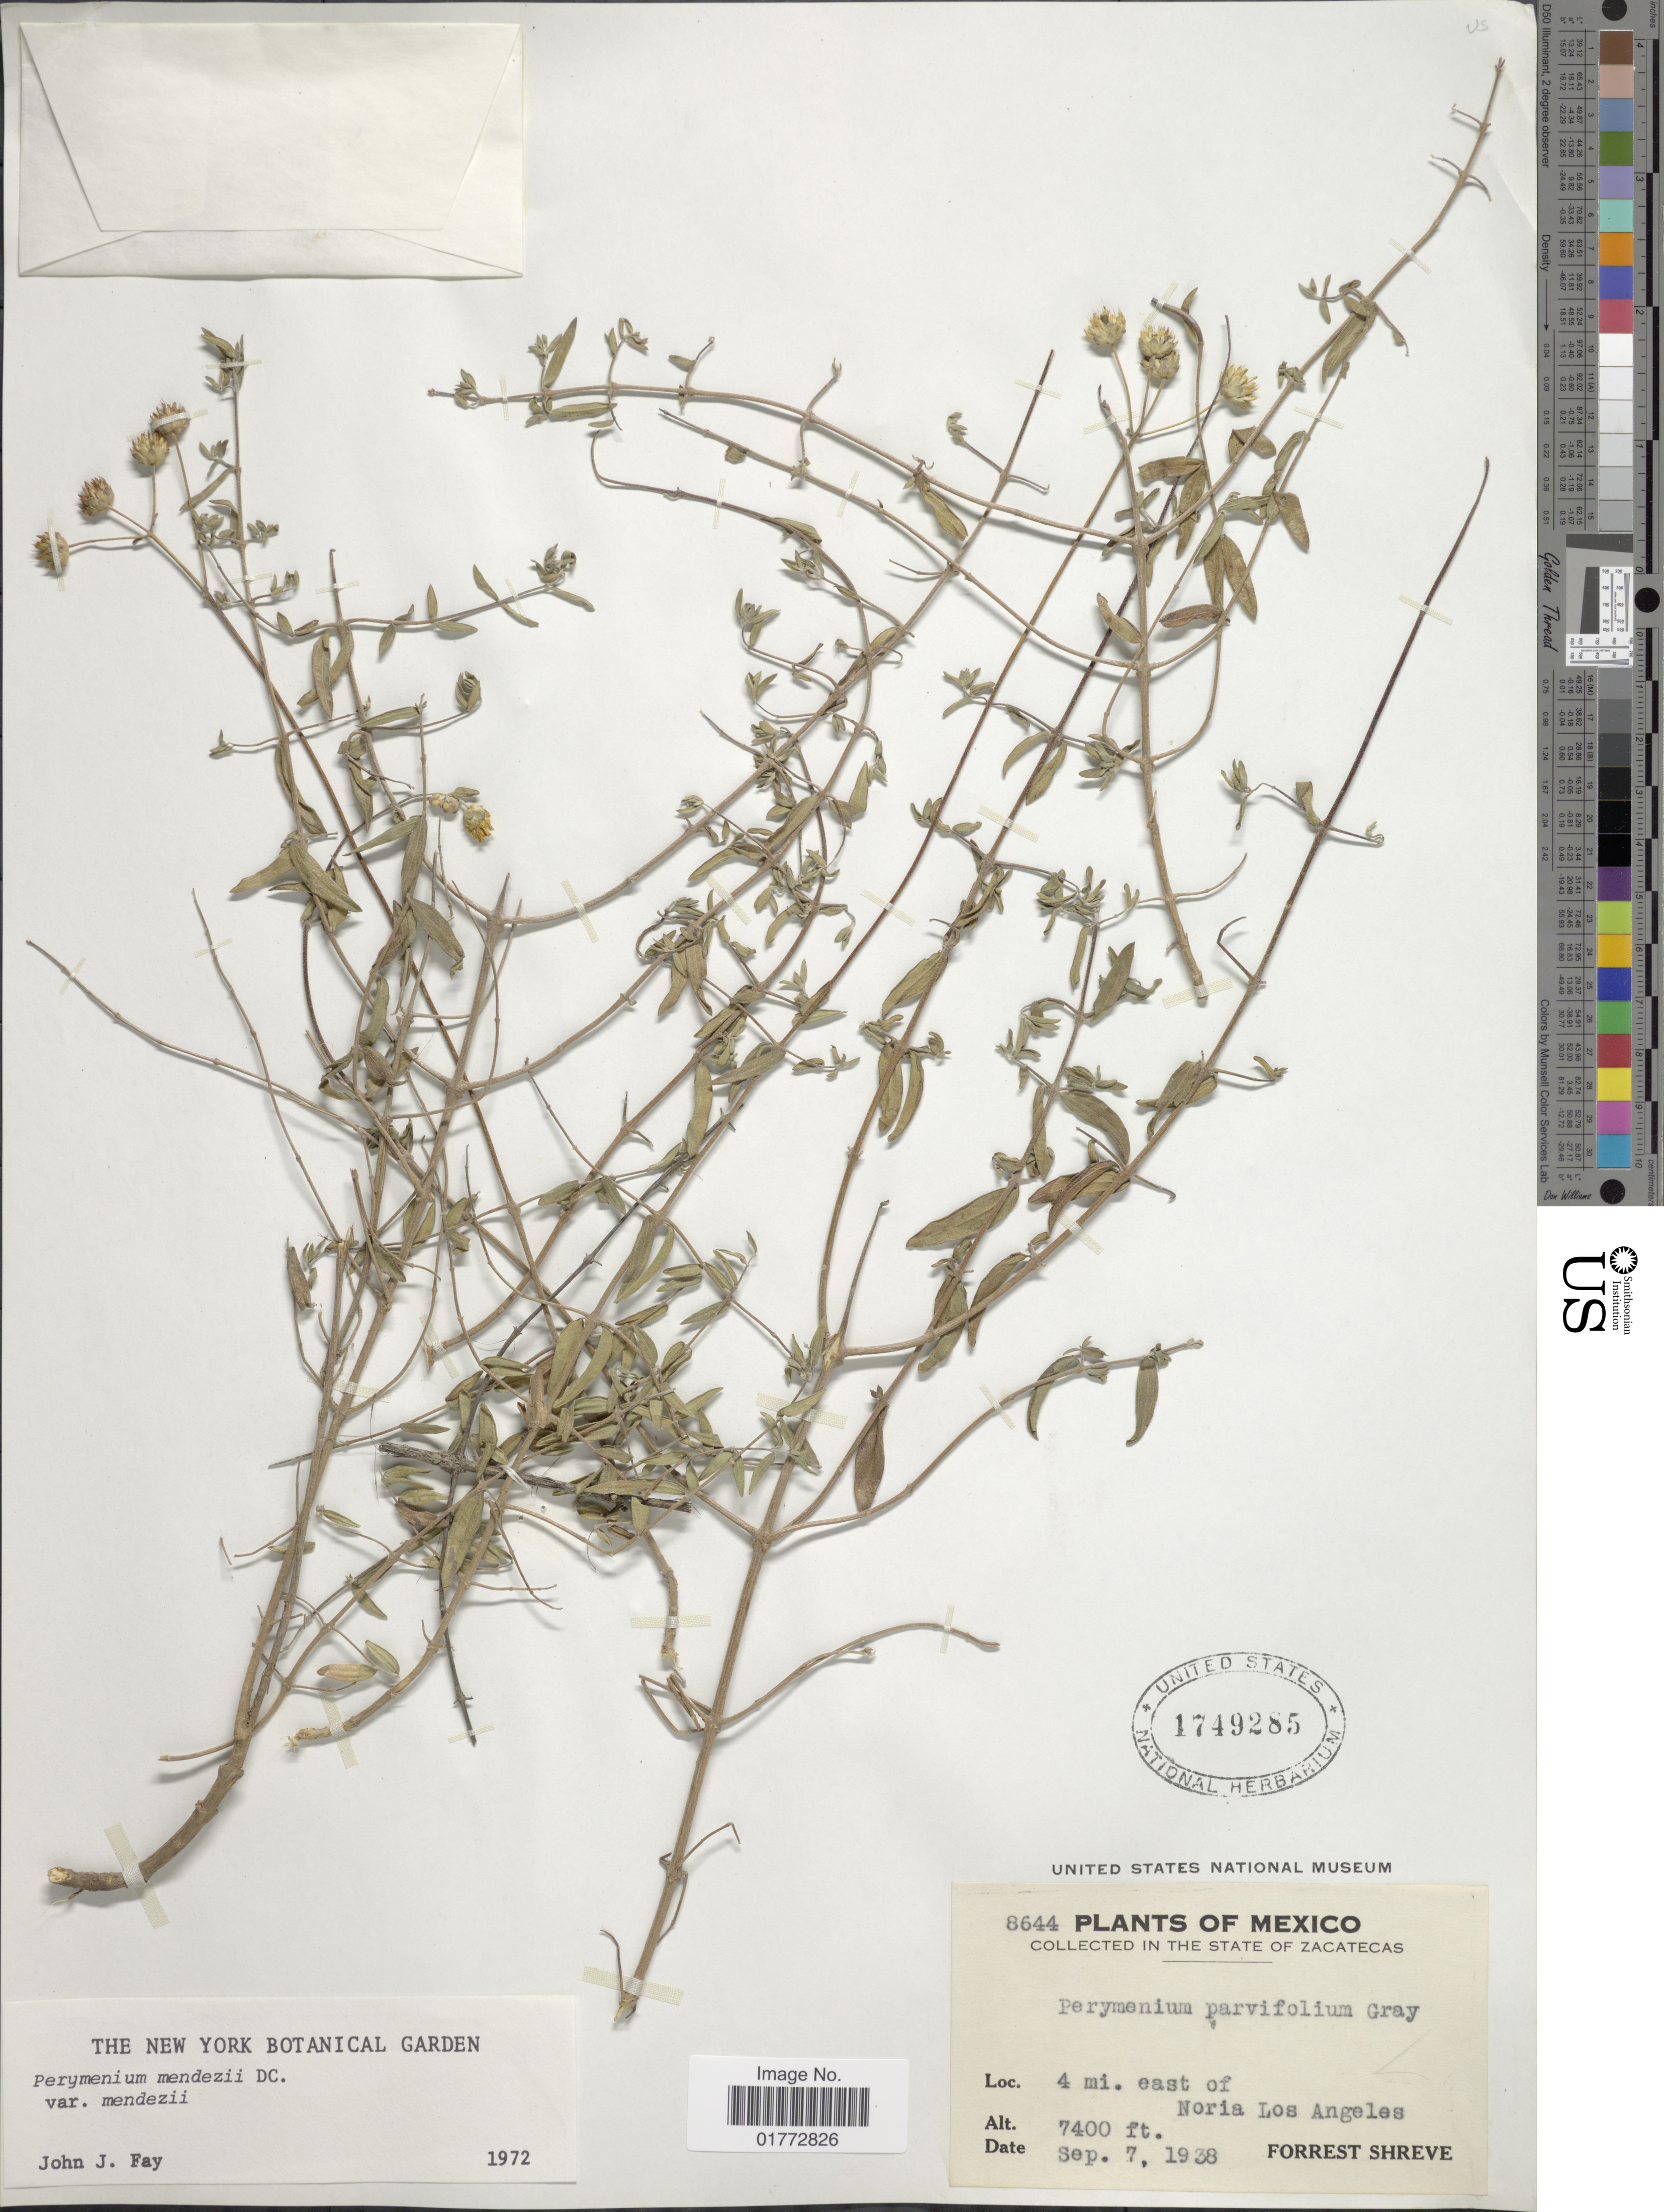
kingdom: Plantae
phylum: Tracheophyta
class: Magnoliopsida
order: Asterales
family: Asteraceae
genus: Perymenium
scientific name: Perymenium mendezii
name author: DC.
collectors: F. Shreve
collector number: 8644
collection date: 1938-09-07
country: Mexico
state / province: Zacatecas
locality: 4 mi. east of Noria Los Angeles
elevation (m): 2256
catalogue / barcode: US 1749285